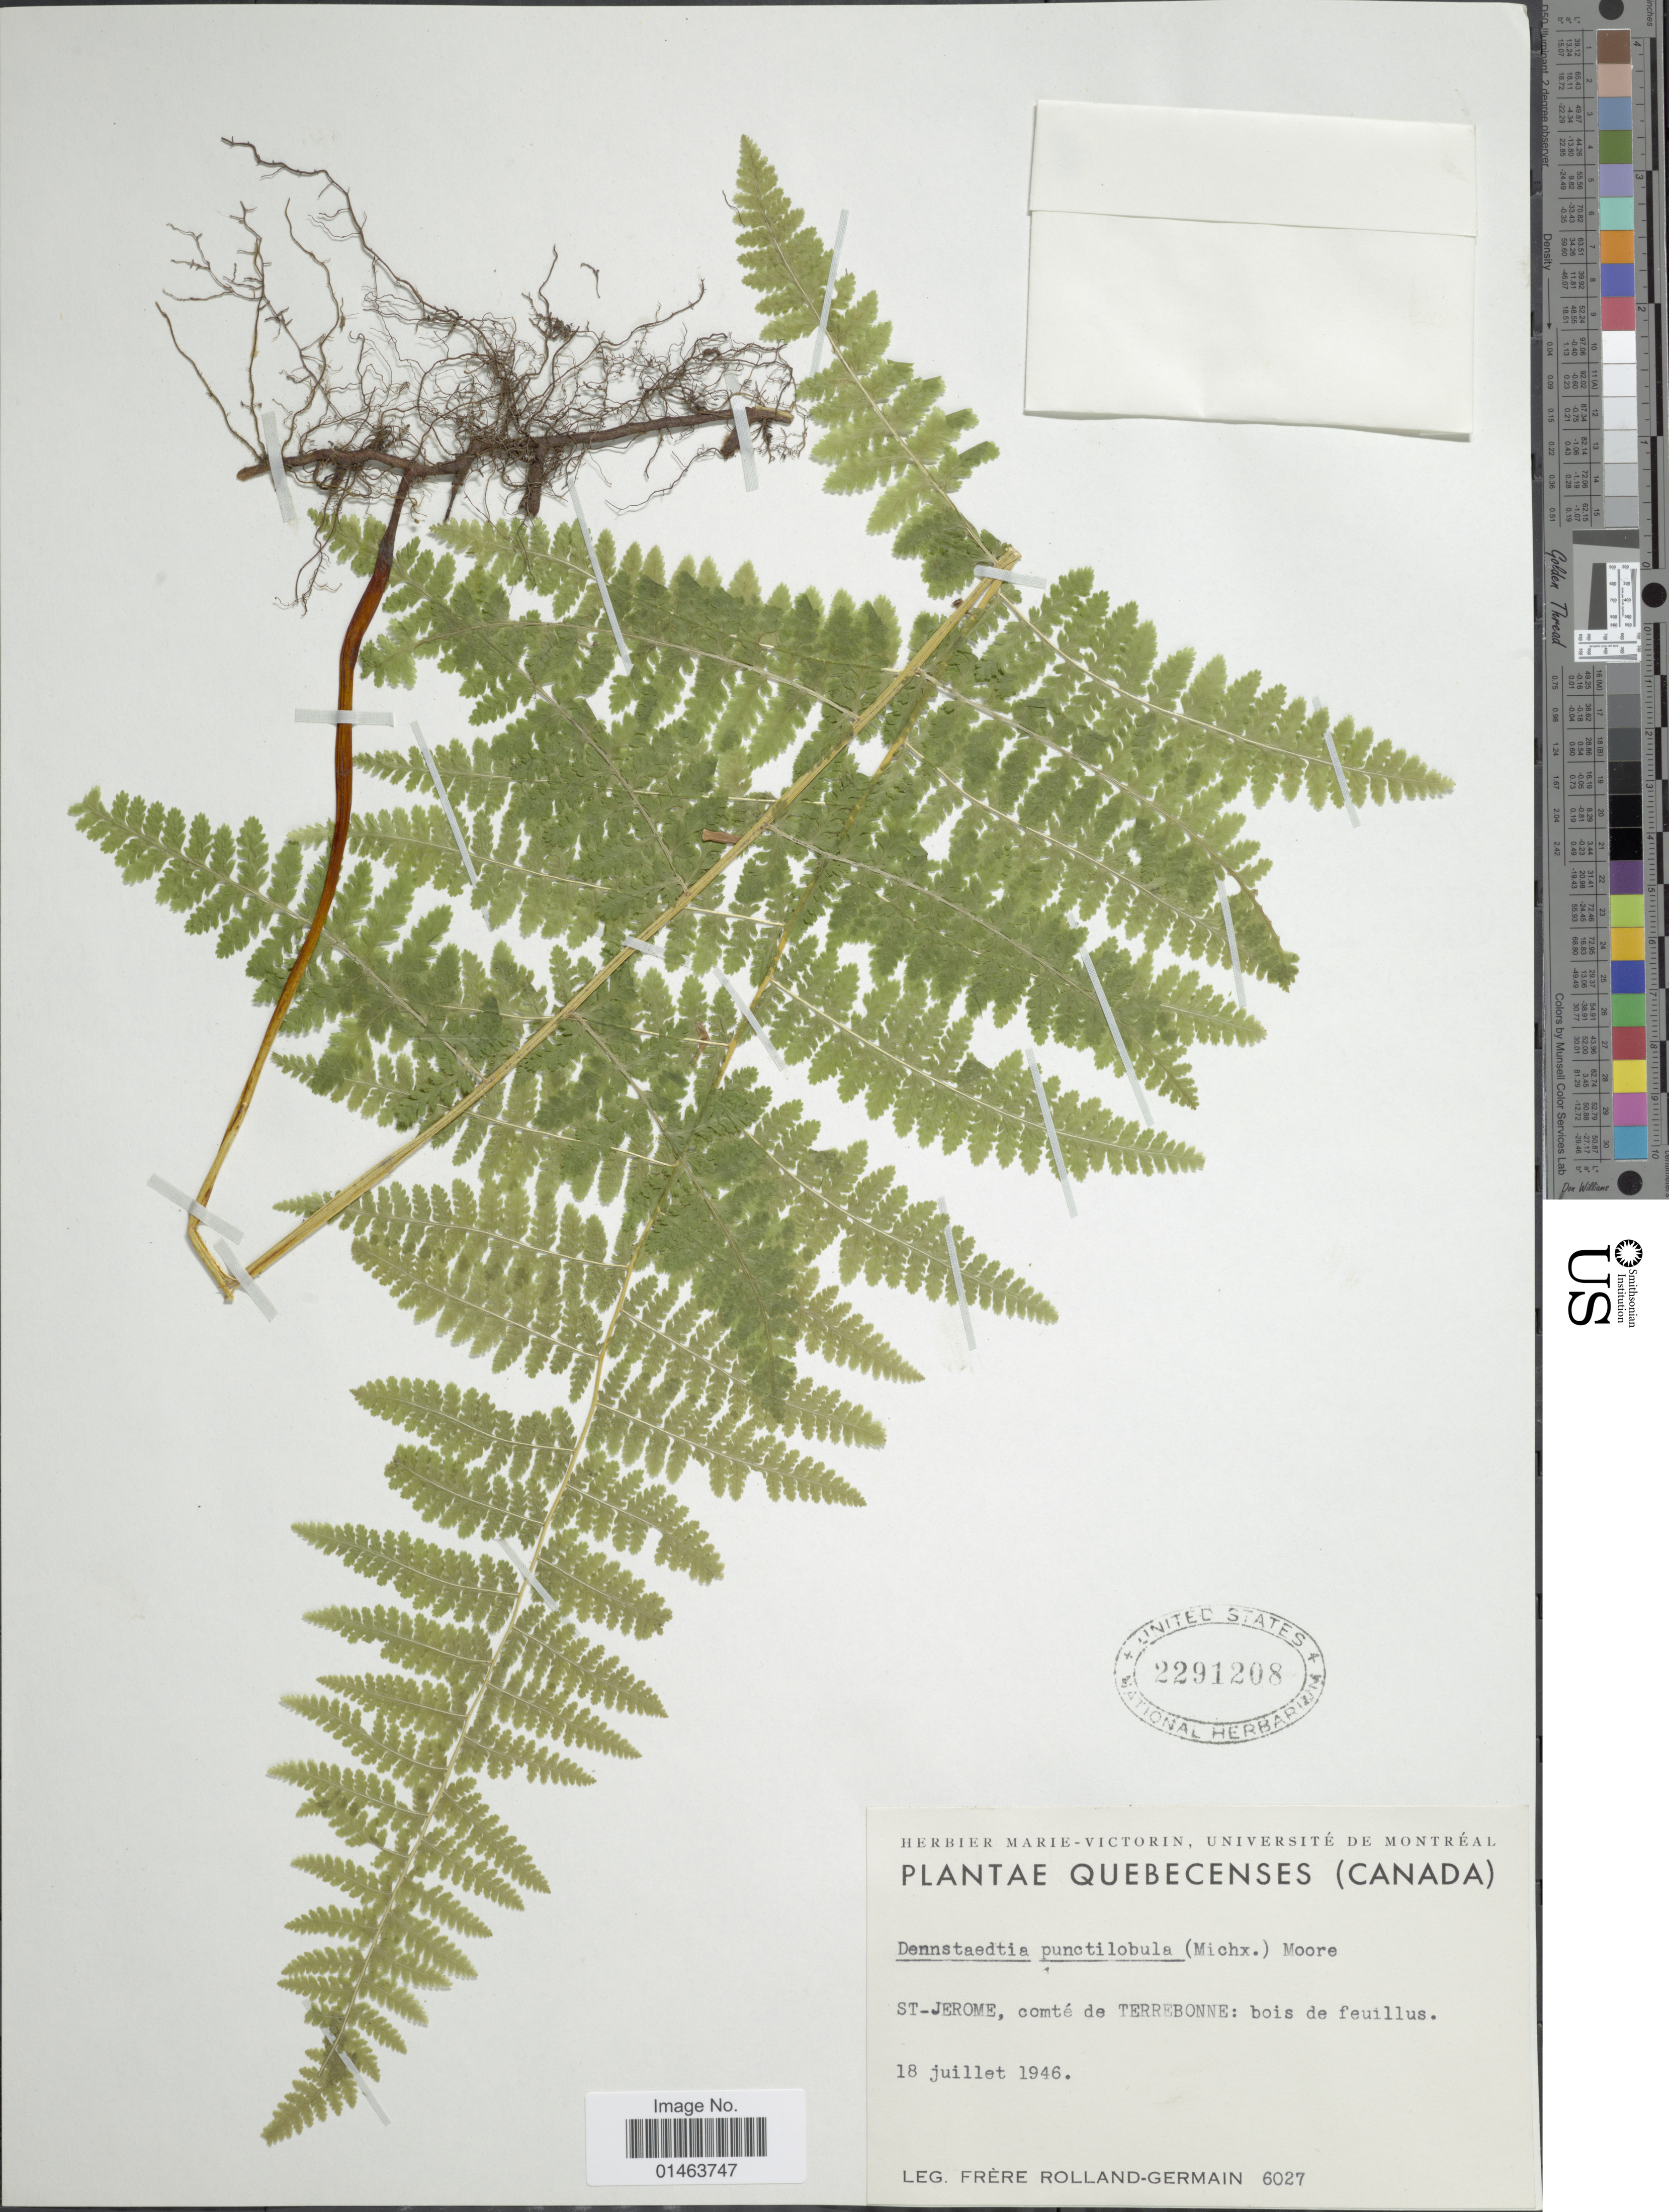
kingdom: Plantae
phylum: Tracheophyta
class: Polypodiopsida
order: Polypodiales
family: Dennstaedtiaceae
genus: Dennstaedtia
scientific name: Dennstaedtia punctilobula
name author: (Michx.) T. Moore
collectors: Rolland-Germain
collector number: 6027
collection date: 1946-07-18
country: Canada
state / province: Quebec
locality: St-Jerome, comte de Terrebonne: bios de feuillus.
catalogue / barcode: US 2291208